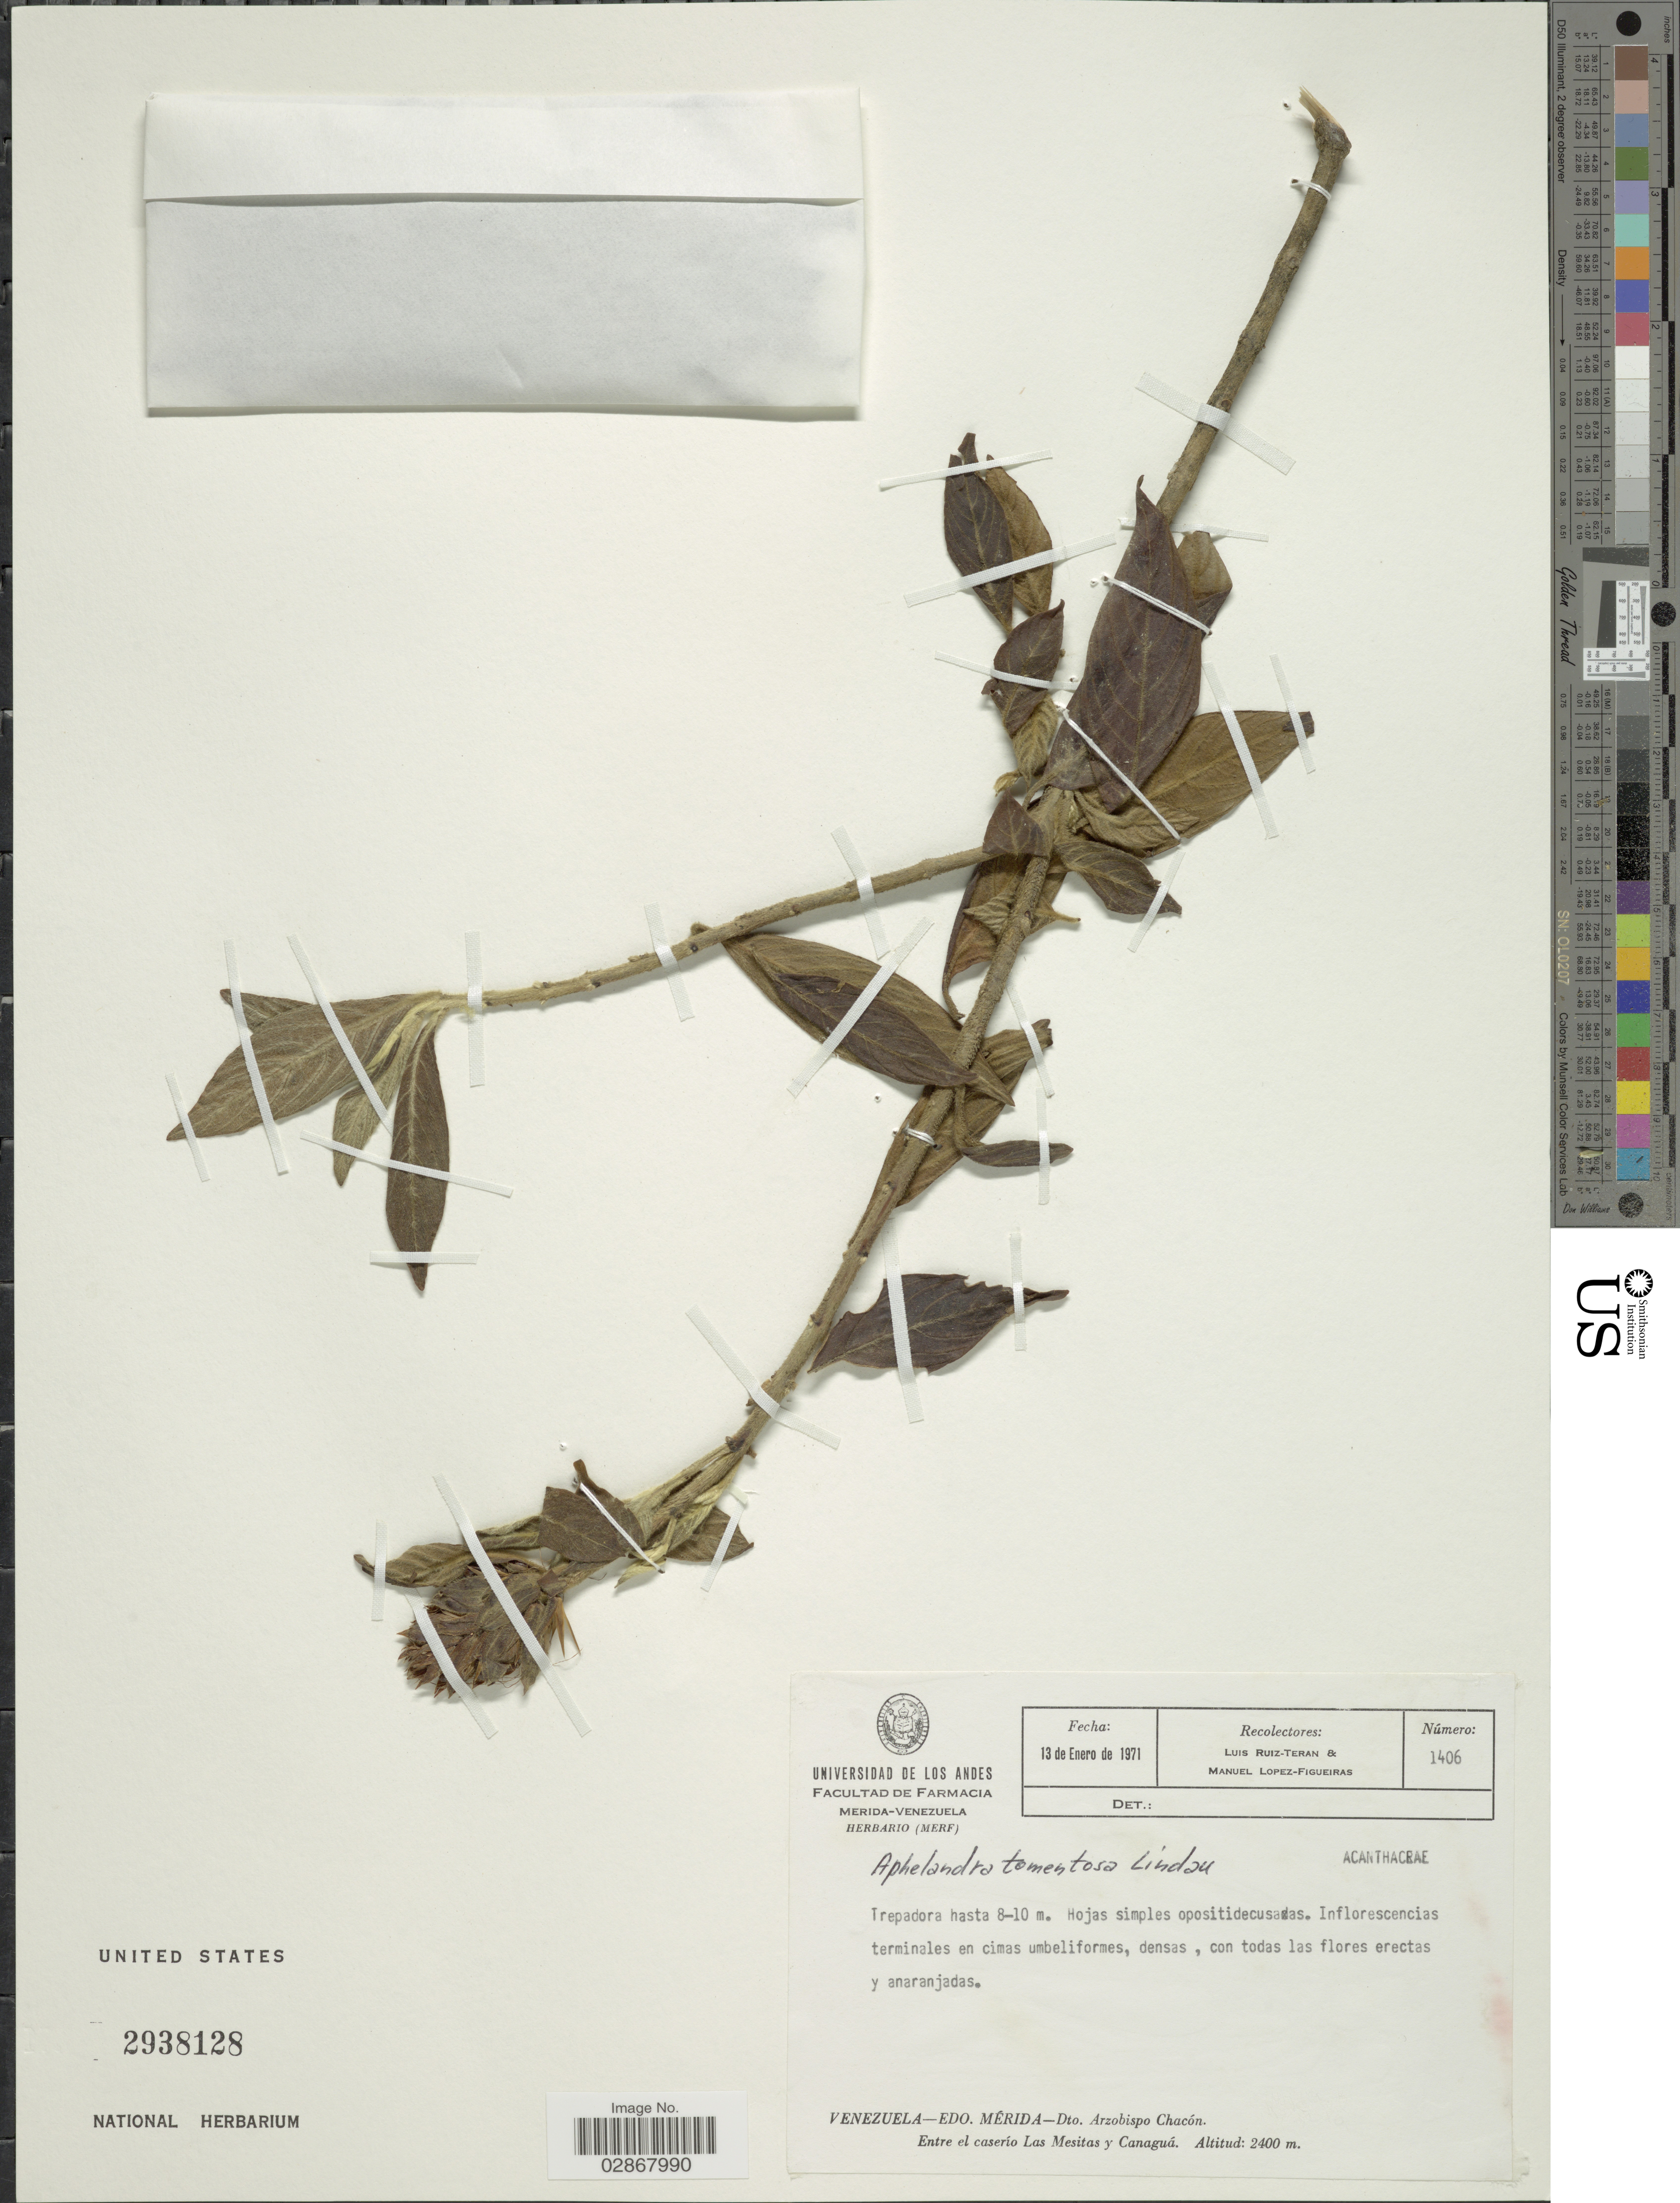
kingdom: Plantae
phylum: Tracheophyta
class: Magnoliopsida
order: Lamiales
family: Acanthaceae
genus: Aphelandra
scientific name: Aphelandra tomentosa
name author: Lindau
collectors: L. Teran & M. López Figueiras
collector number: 1406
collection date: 1971-01-13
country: Venezuela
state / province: Mérida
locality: Dto. Arzobispo Chacón. Entre el caserío Las Mesitas y Canaguá.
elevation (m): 2400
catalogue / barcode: US 2938128